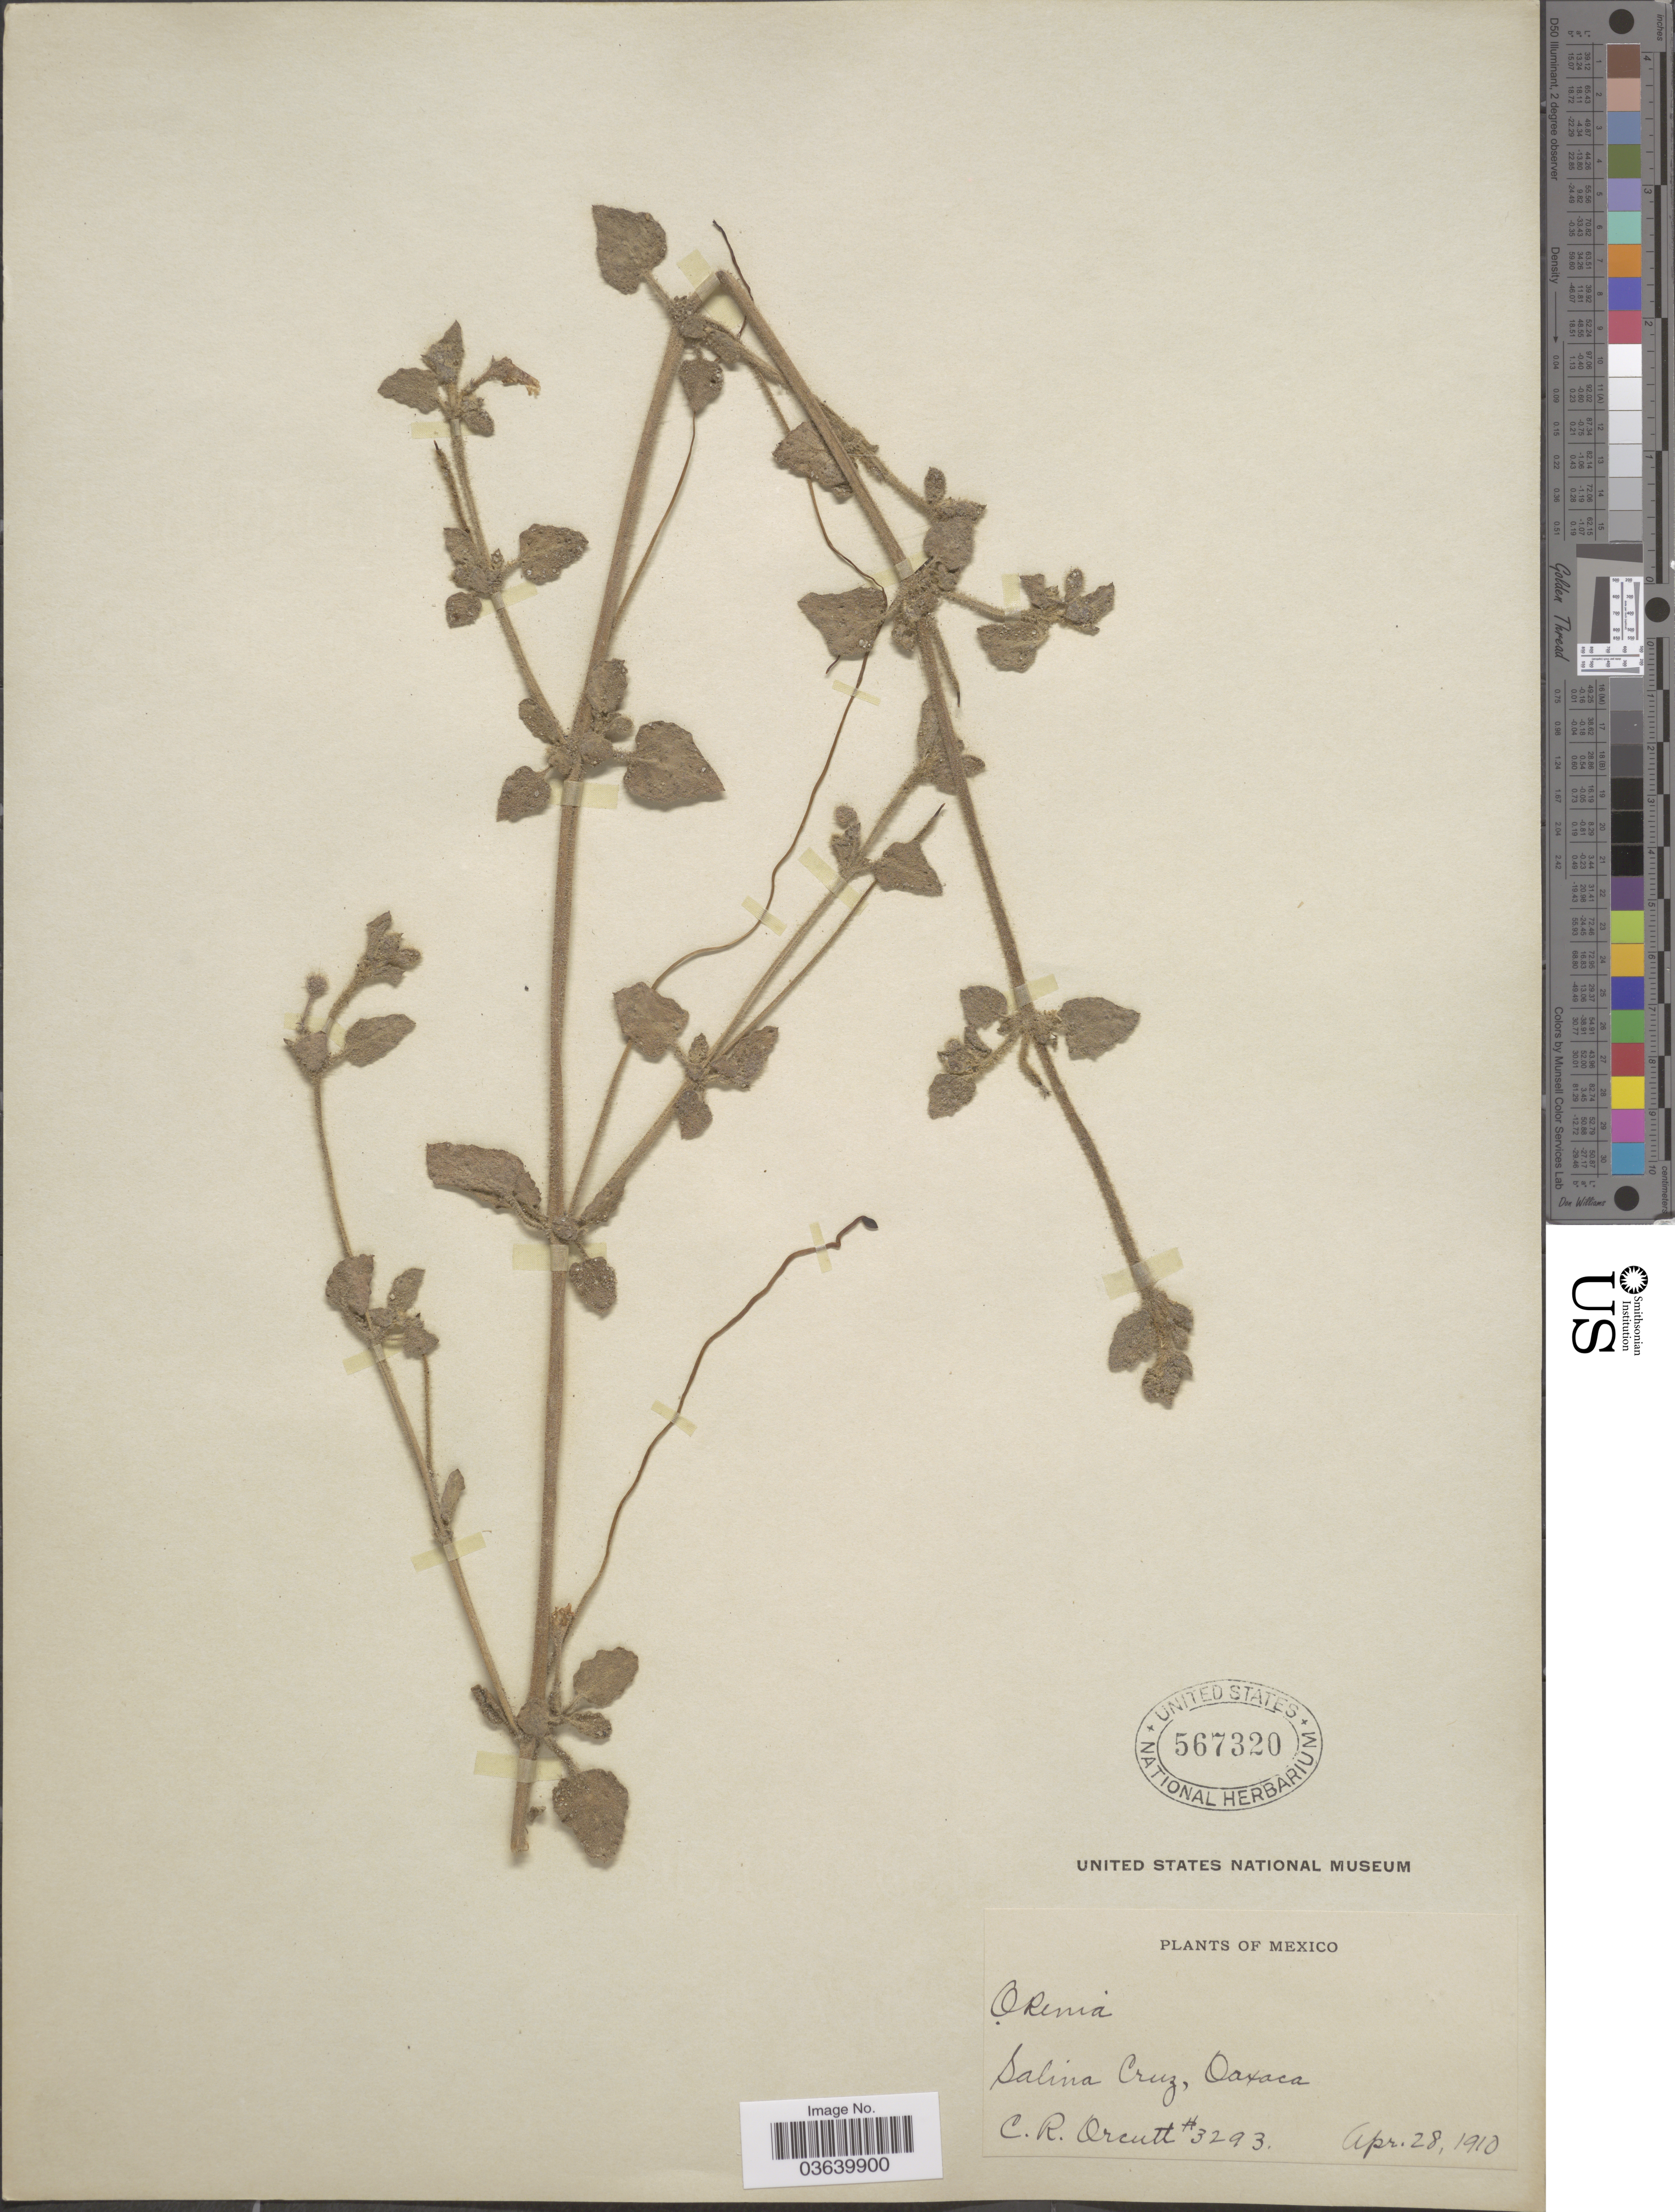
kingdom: Plantae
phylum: Tracheophyta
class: Magnoliopsida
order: Caryophyllales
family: Nyctaginaceae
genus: Okenia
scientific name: Okenia hypogaea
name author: Schltdl. & Cham.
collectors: C. R. Orcutt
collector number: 3293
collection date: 1910-04-28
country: Mexico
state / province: Oaxaca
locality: Salina Cruz.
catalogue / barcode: US 567320